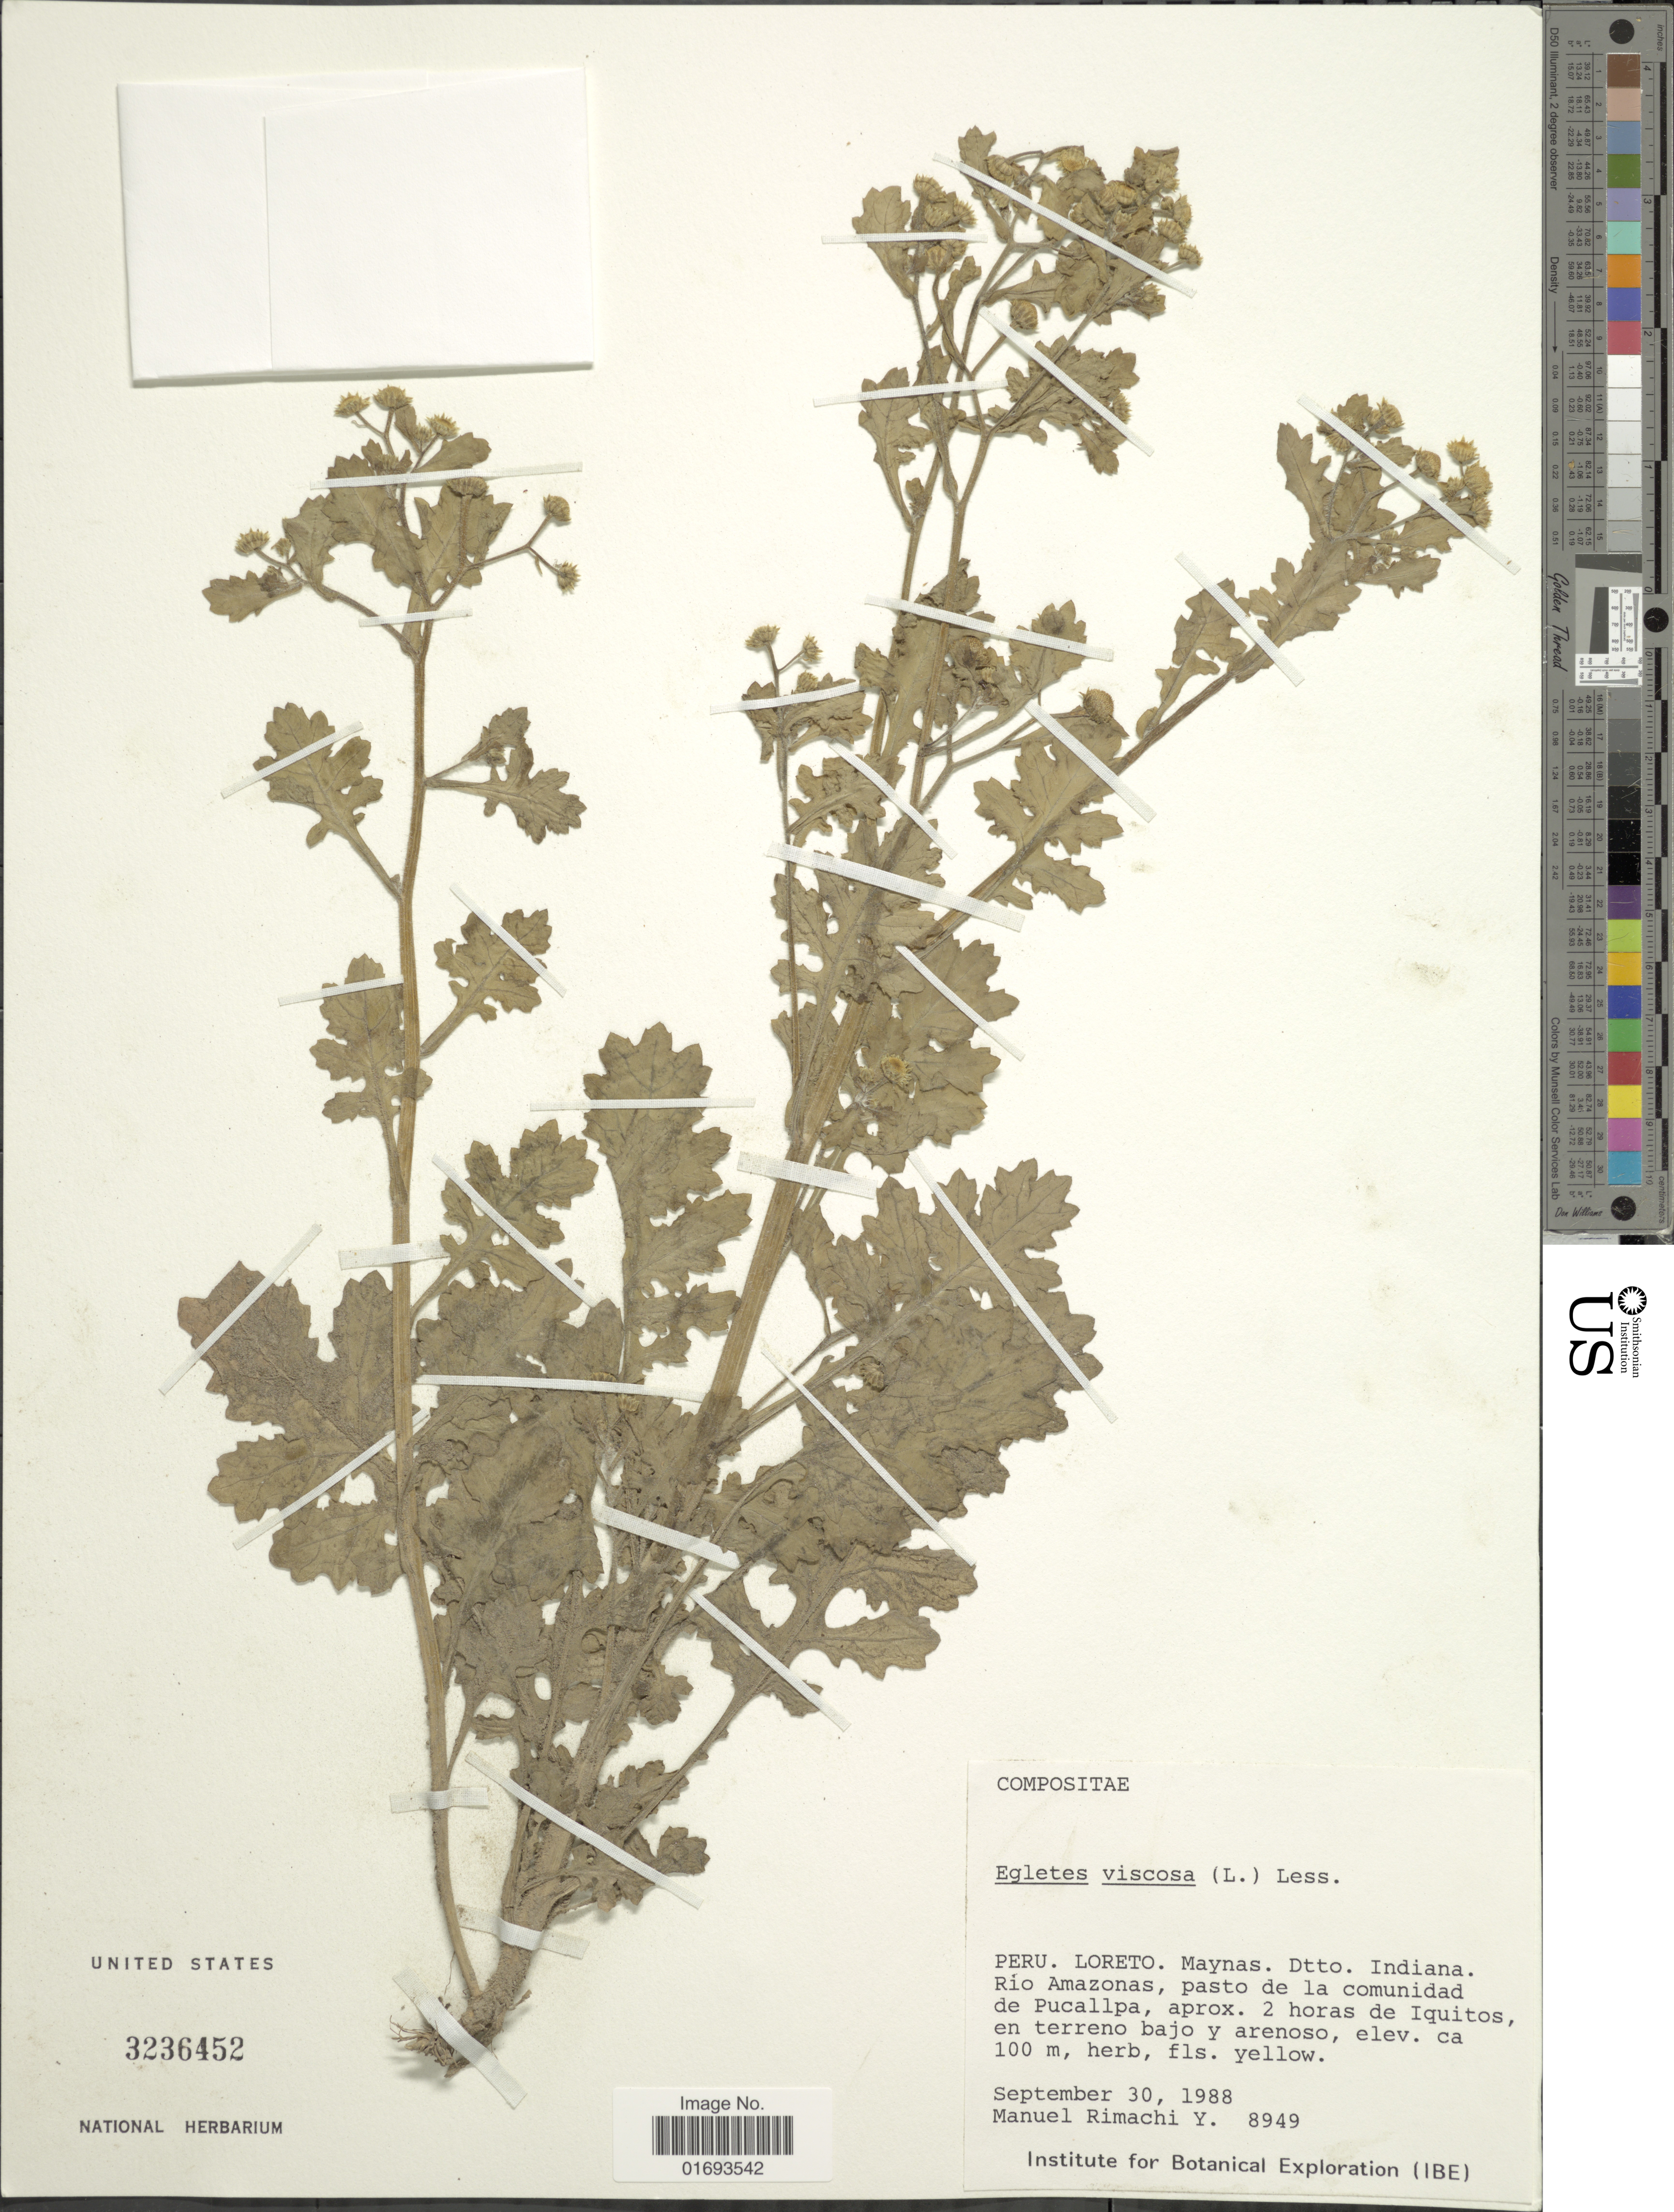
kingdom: Plantae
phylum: Tracheophyta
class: Magnoliopsida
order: Asterales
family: Asteraceae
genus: Egletes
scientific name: Egletes viscosa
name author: (L.) Less.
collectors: M. Rimachi Y.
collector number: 8949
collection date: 1988-09-30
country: Peru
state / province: Loreto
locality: Peru. Loreto. Maynas. Dtto. Indiana. Rio Amazonas, pasto de la comunidad de Pucallpa, aprox. 2 horas e Iquirtos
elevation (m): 100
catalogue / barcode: US 3236452